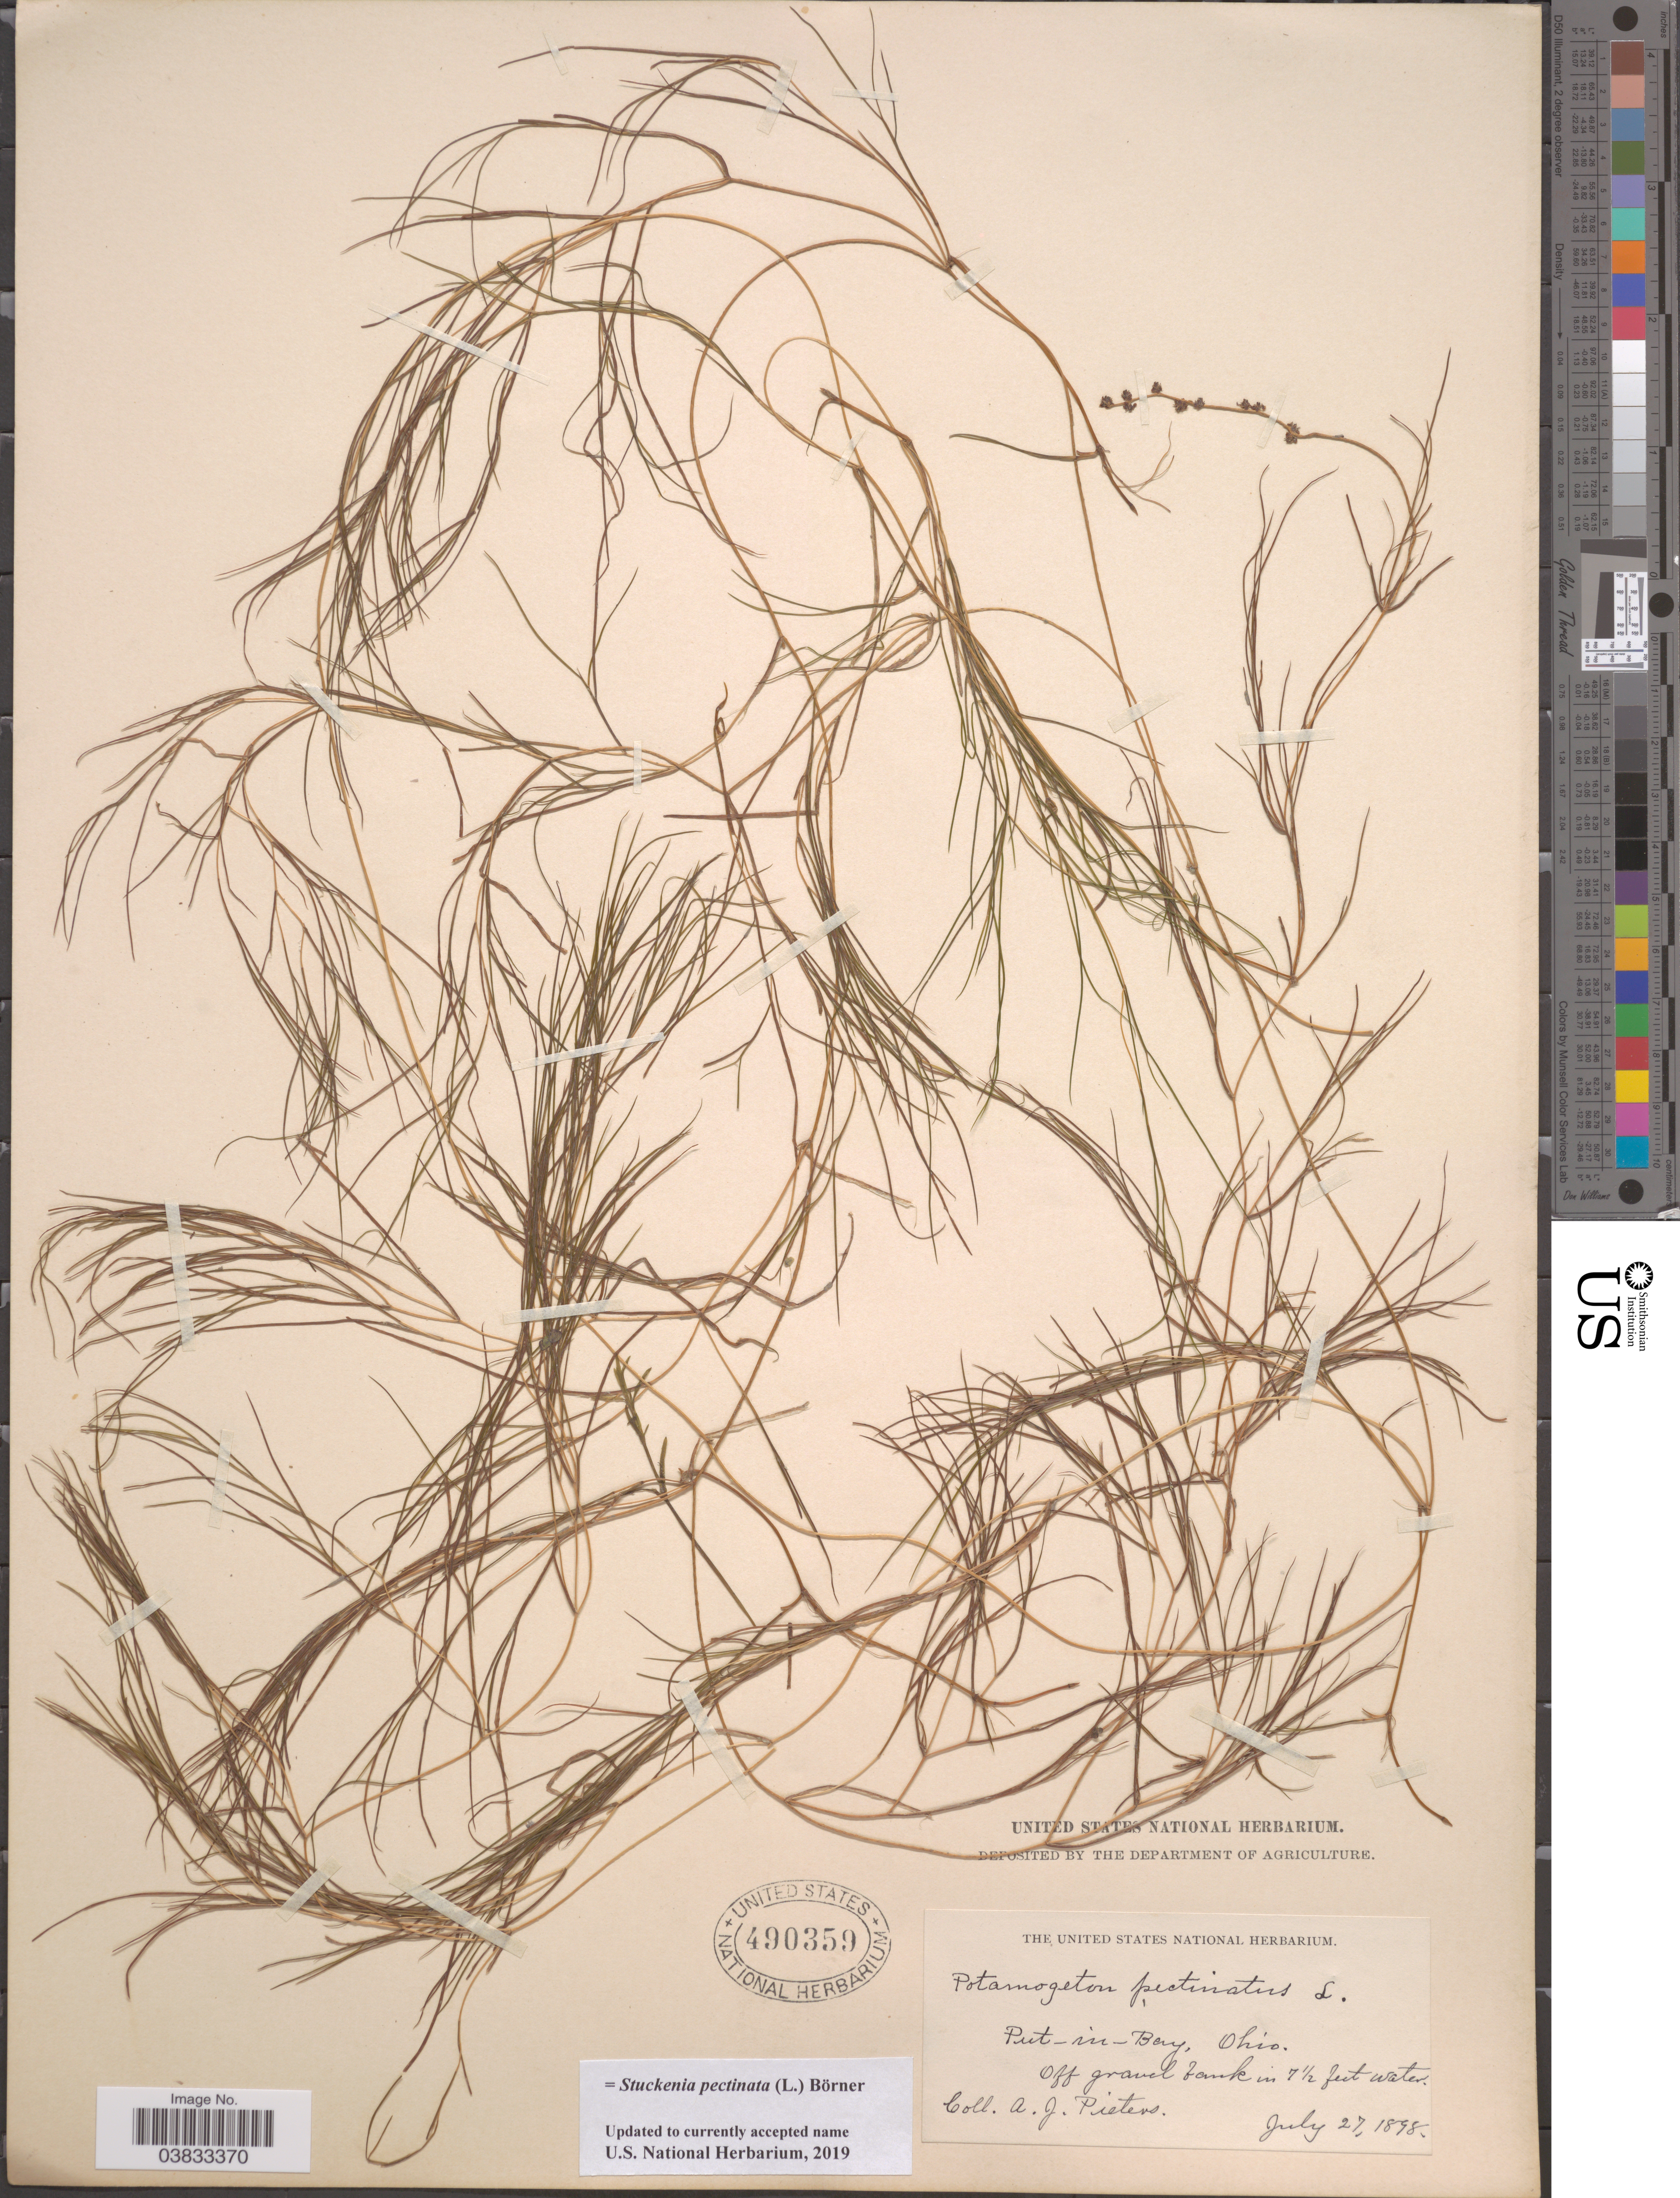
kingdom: Plantae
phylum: Tracheophyta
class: Liliopsida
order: Alismatales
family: Potamogetonaceae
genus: Stuckenia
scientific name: Stuckenia pectinata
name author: (L.) Börner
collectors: A. Peters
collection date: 1898-07-27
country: United States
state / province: Ohio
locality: Put-in-Bay.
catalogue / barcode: US 490359